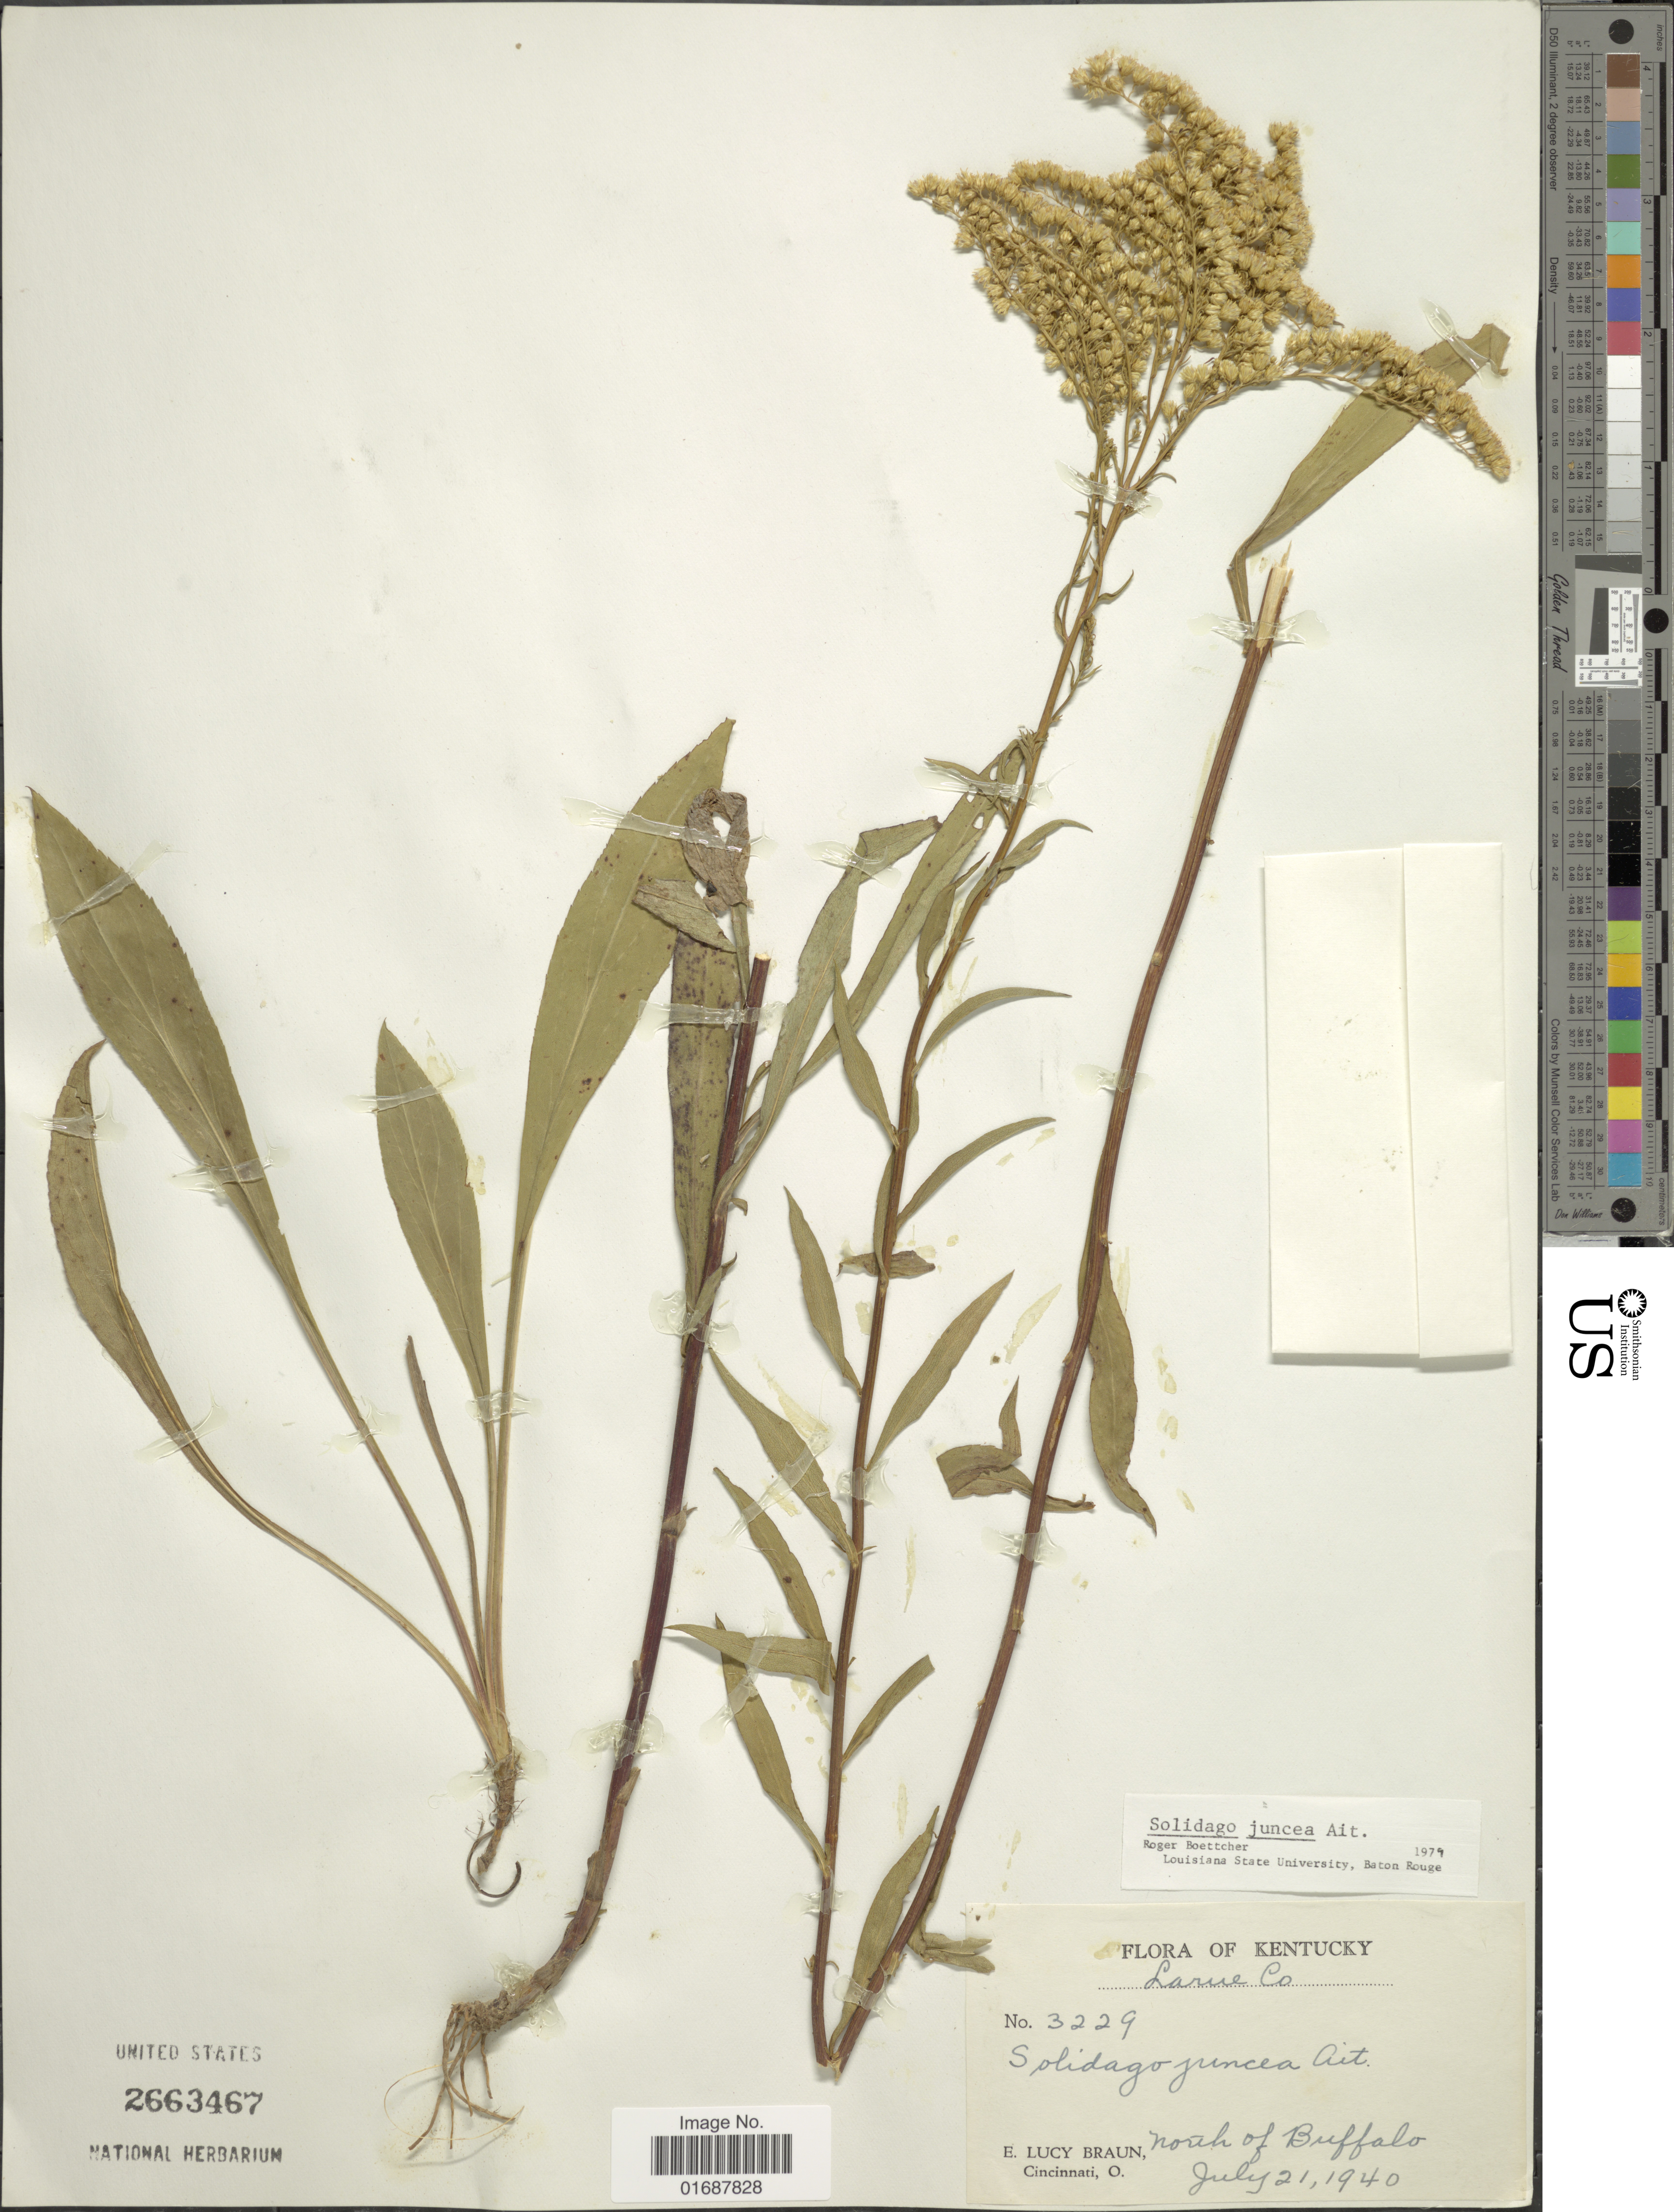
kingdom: Plantae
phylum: Tracheophyta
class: Magnoliopsida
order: Asterales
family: Asteraceae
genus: Solidago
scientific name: Solidago juncea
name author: Aiton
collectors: E. L. Braun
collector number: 3229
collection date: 1940-07-21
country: United States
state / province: Kentucky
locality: Larue Co. North of Buffalo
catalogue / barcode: US 2663467